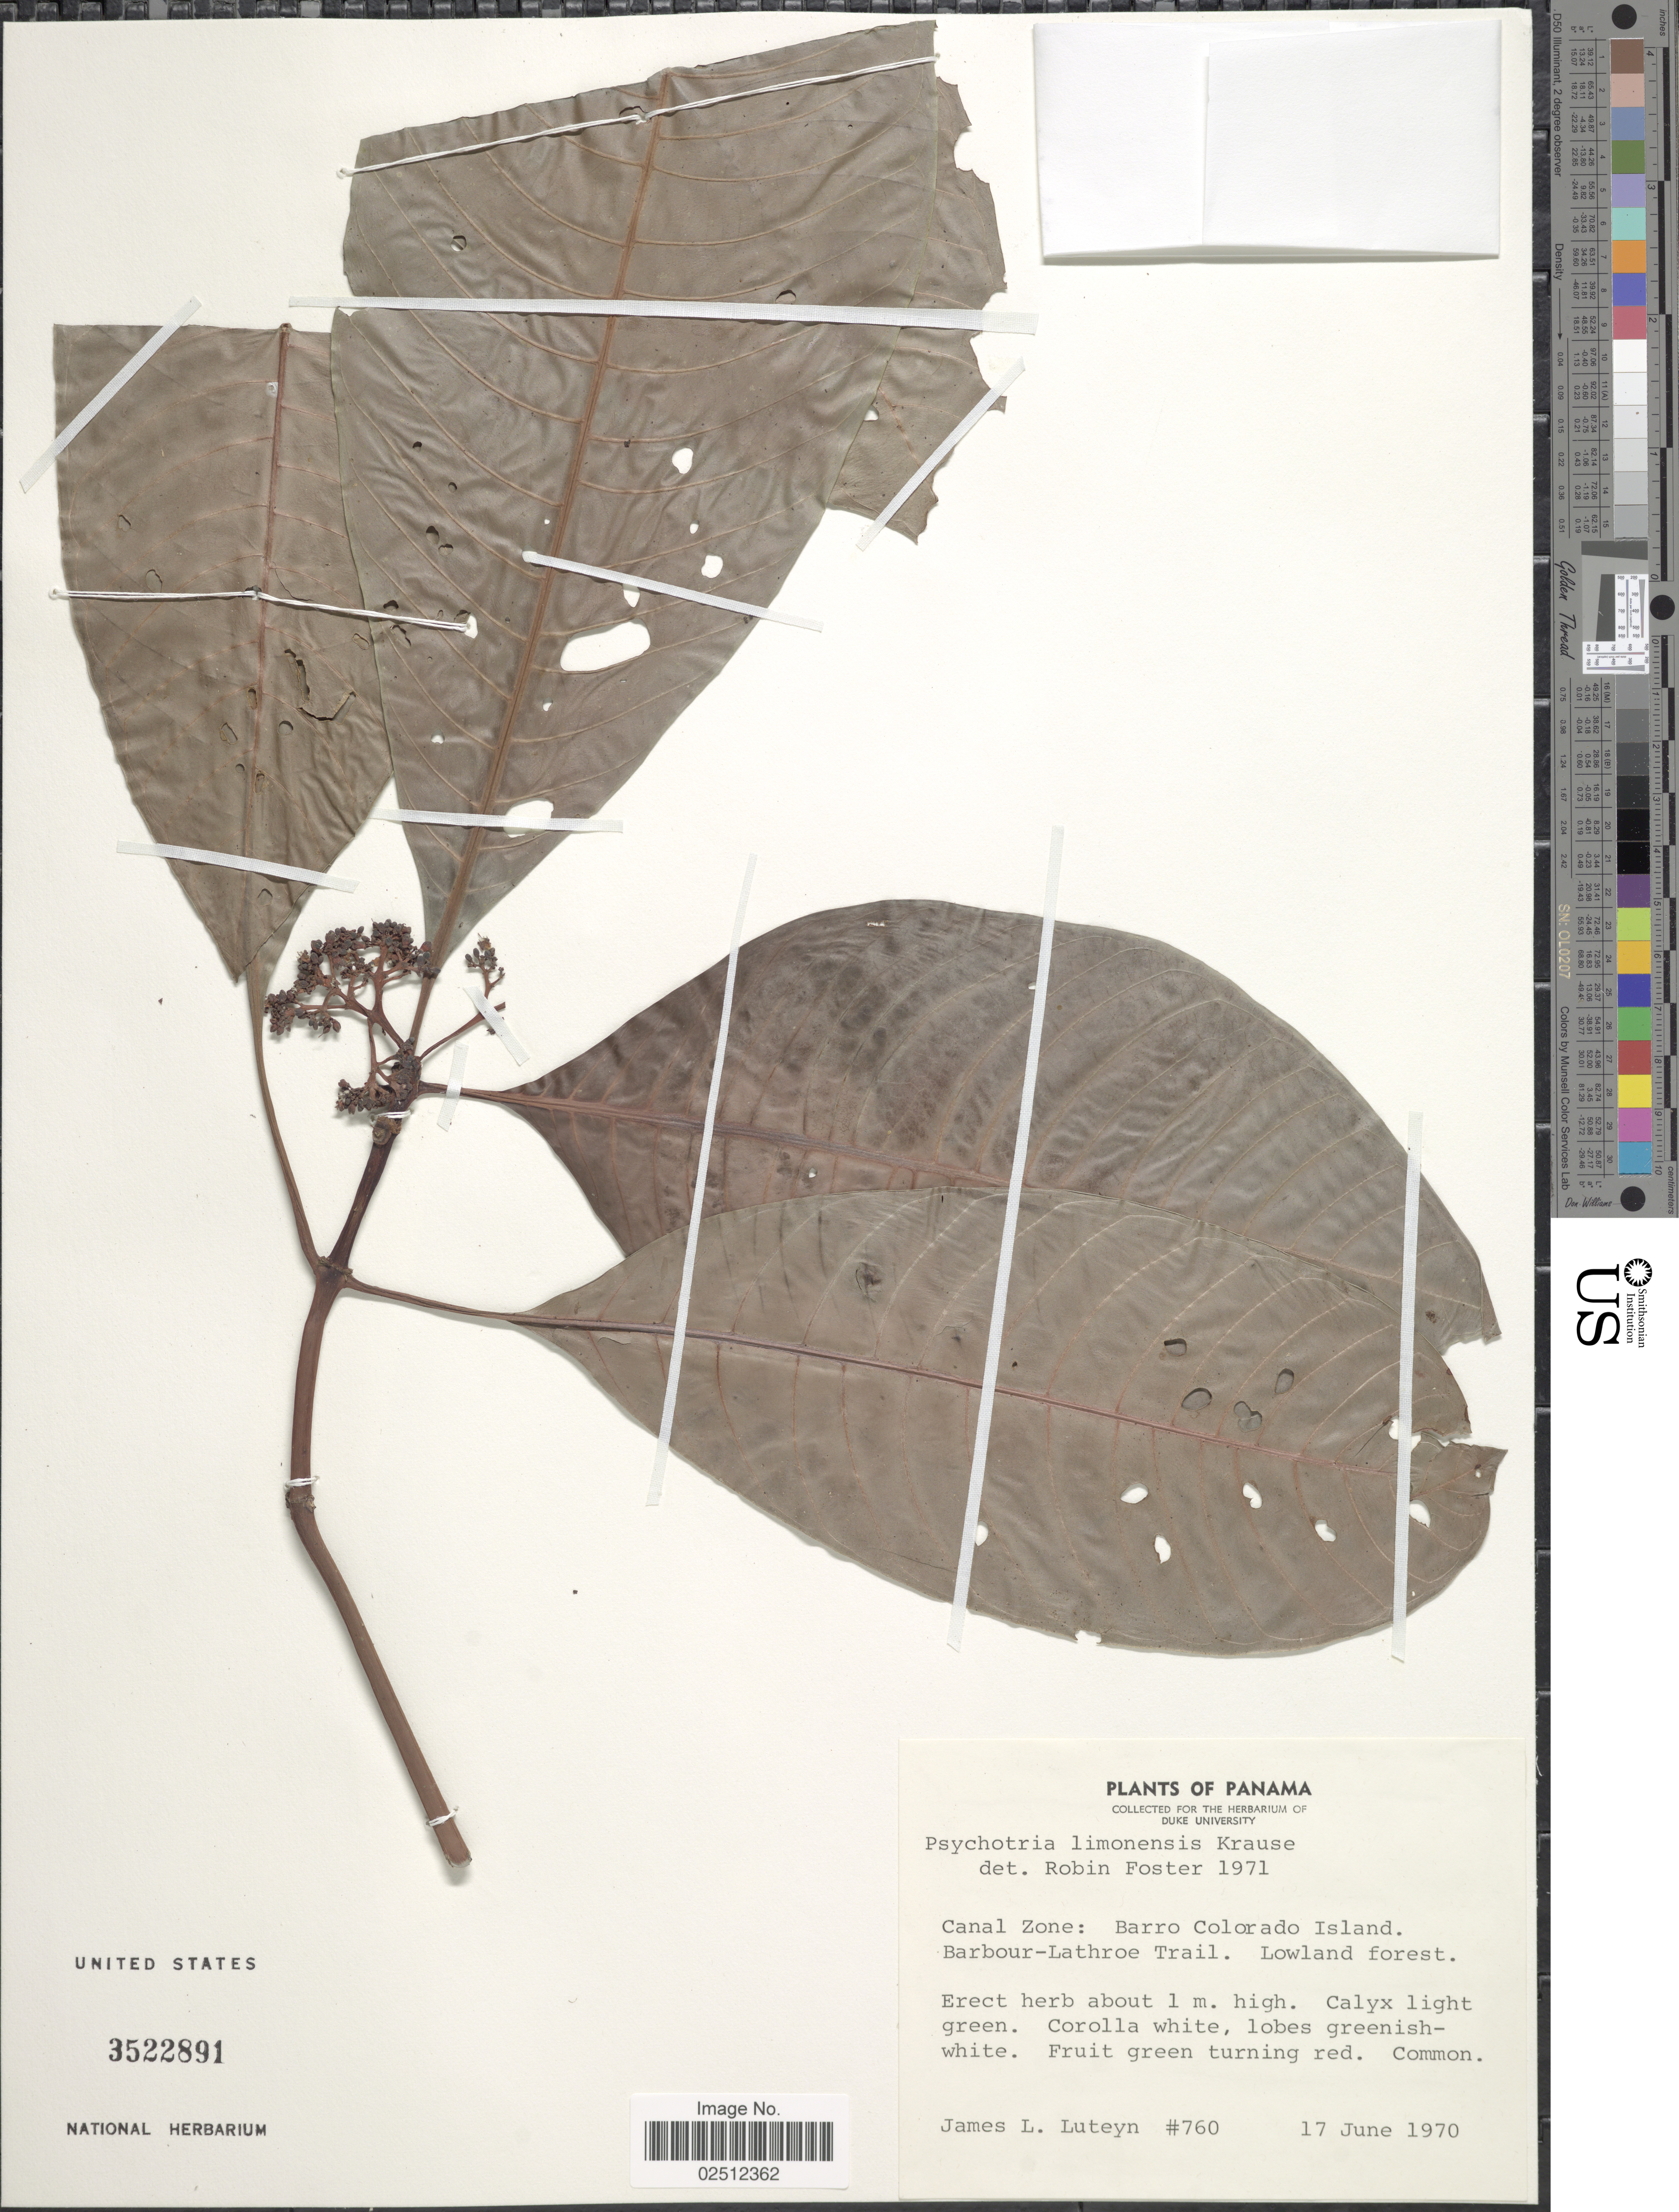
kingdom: Plantae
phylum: Tracheophyta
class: Magnoliopsida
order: Gentianales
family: Rubiaceae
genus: Psychotria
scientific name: Psychotria limonensis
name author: K. Krause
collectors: J. L. Luteyn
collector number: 760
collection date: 1970-06-17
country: Panama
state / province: Panamá Oeste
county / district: Canal Zone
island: Barro Colorado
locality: Canal Zone: Barro Colorado Island. barbour -Lathroe Trail. Lowland forest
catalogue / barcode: US 3522891